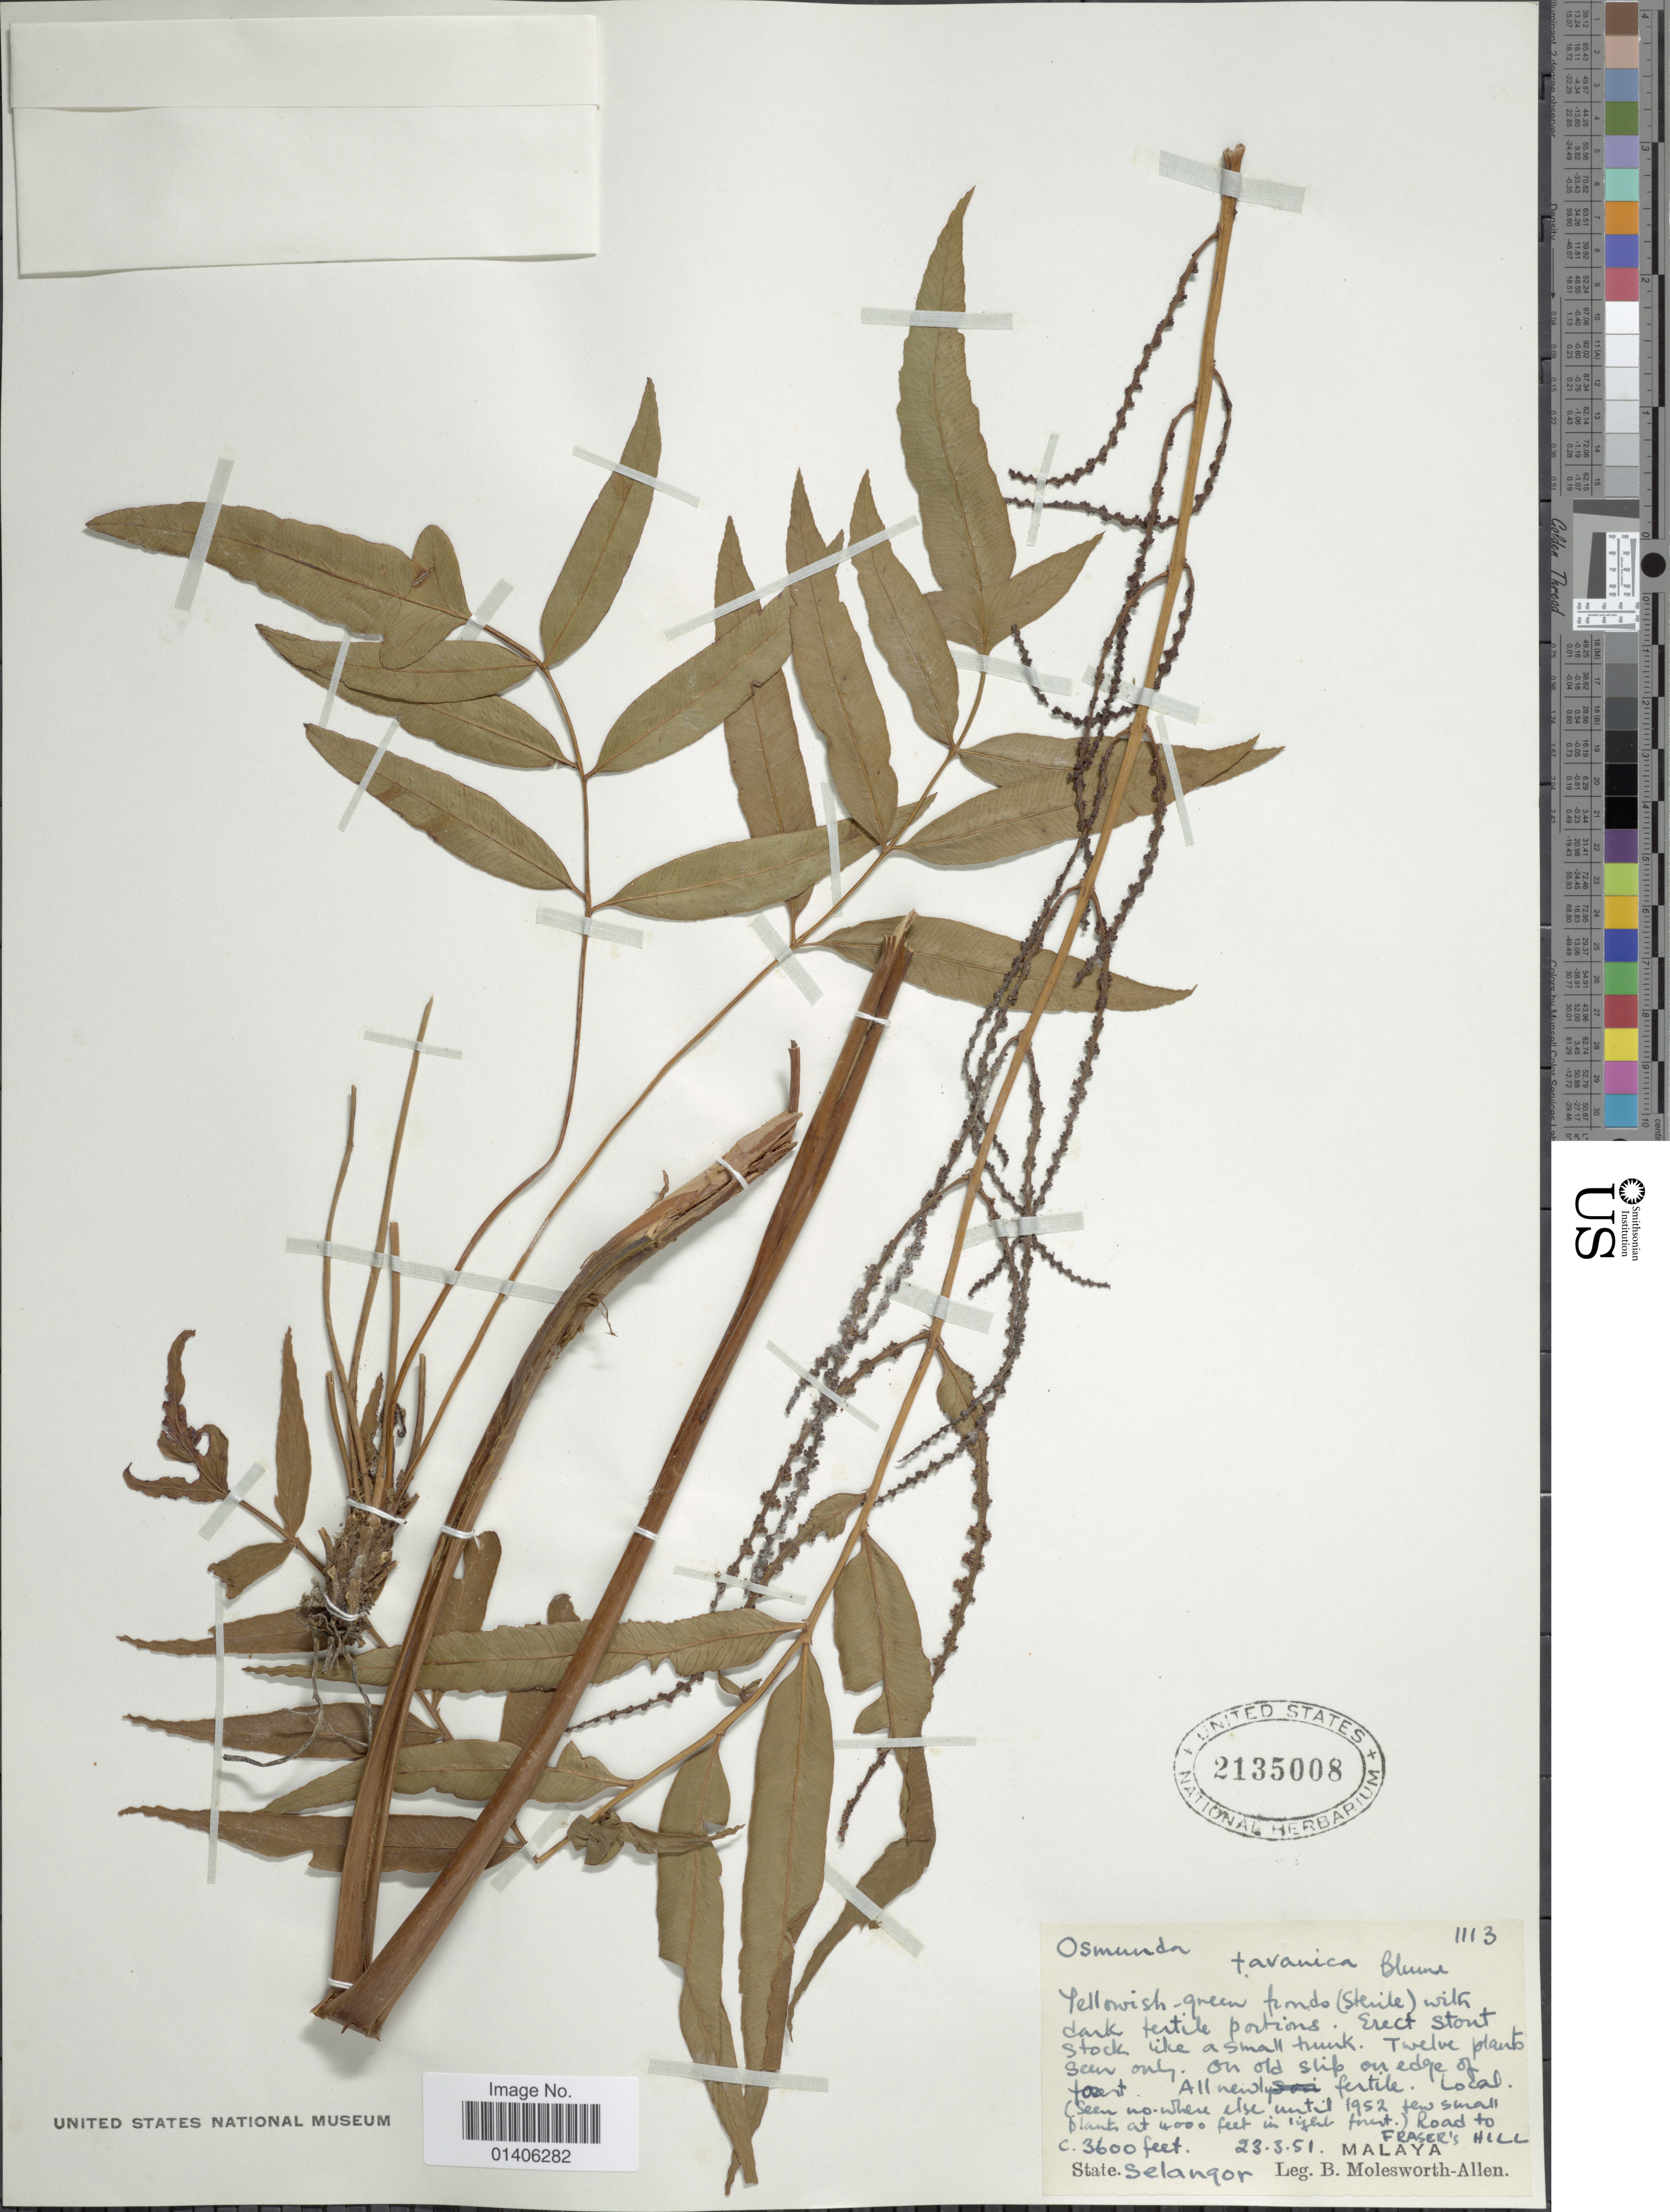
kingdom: Plantae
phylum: Tracheophyta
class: Polypodiopsida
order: Osmundales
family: Osmundaceae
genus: Osmunda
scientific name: Osmunda javanica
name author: Blume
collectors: B. E. G. Molesworth-Allen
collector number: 1113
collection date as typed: Transcribed d/m/y: 23/3/51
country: Malaysia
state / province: Selangor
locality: Road to Fraser's Hill, Malaya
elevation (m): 1097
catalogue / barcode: US 2135008